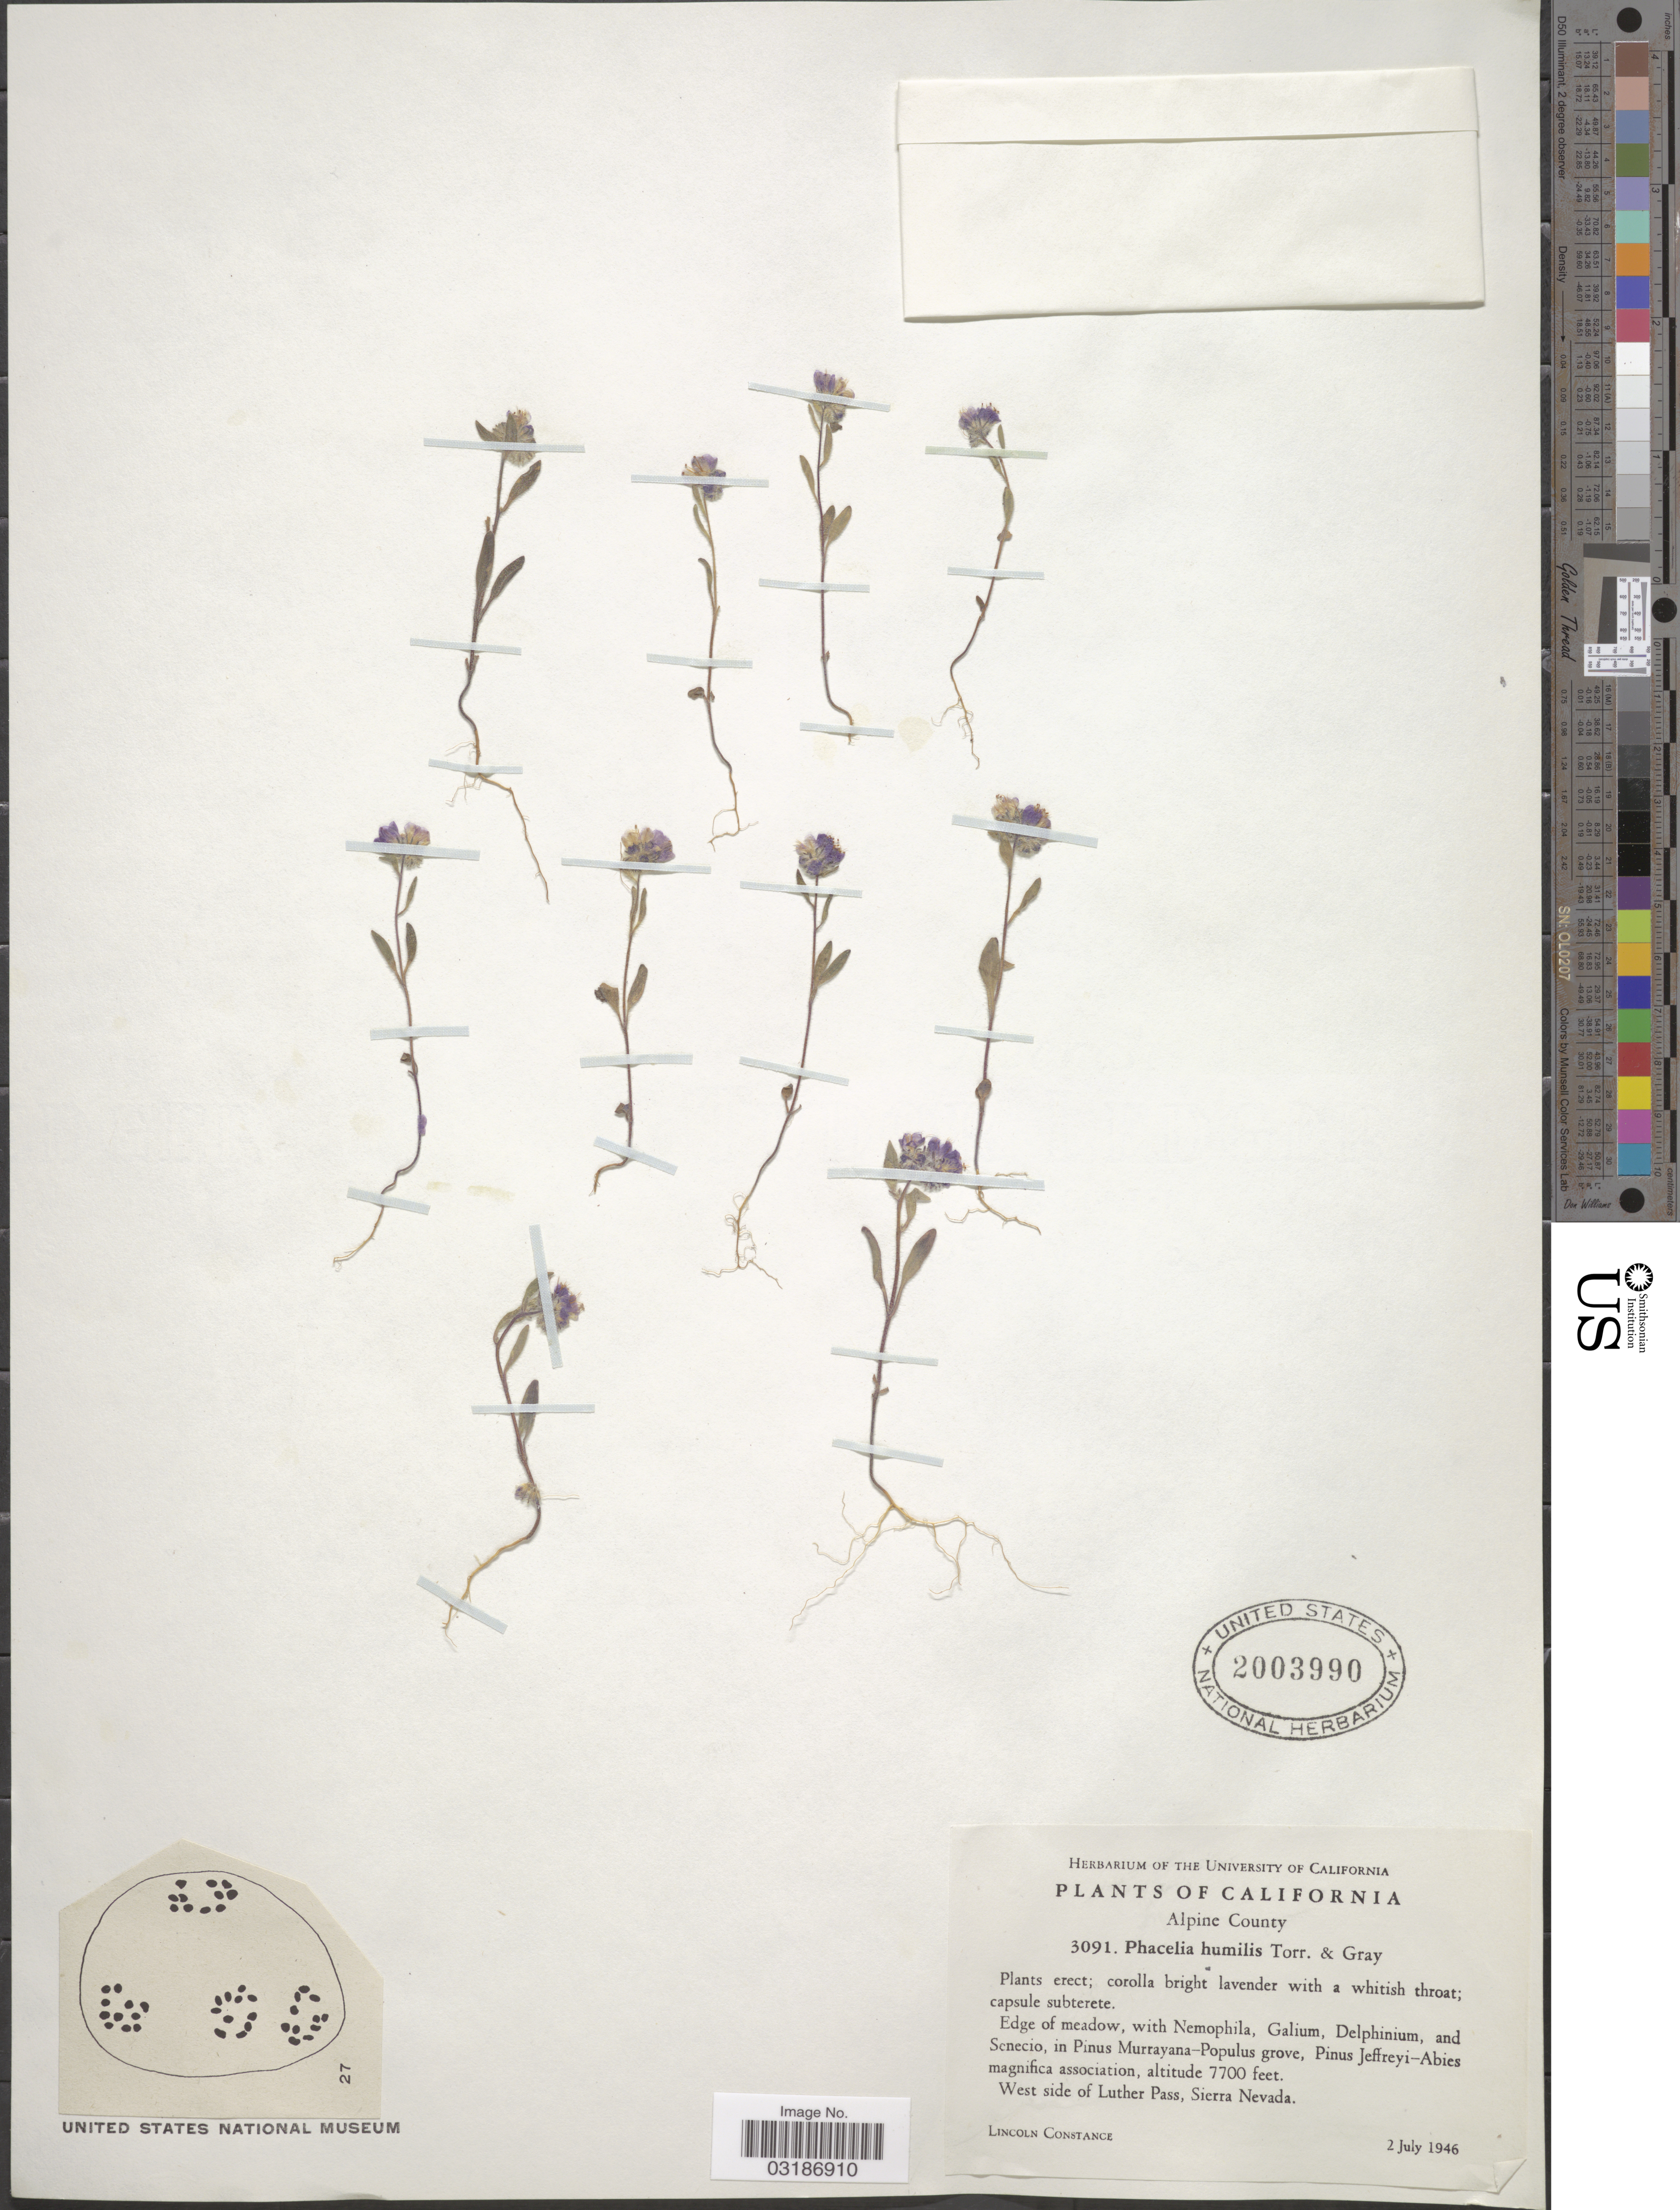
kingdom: Plantae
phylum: Tracheophyta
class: Magnoliopsida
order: Boraginales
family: Hydrophyllaceae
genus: Phacelia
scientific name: Phacelia humilis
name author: Torr. & A. Gray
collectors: L. Constance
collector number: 3091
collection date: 1946-07-02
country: United States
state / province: California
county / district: Alpine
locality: Alpine County. West side of Luther Pass, Sierra Nevada.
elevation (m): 2347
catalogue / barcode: US 2003990